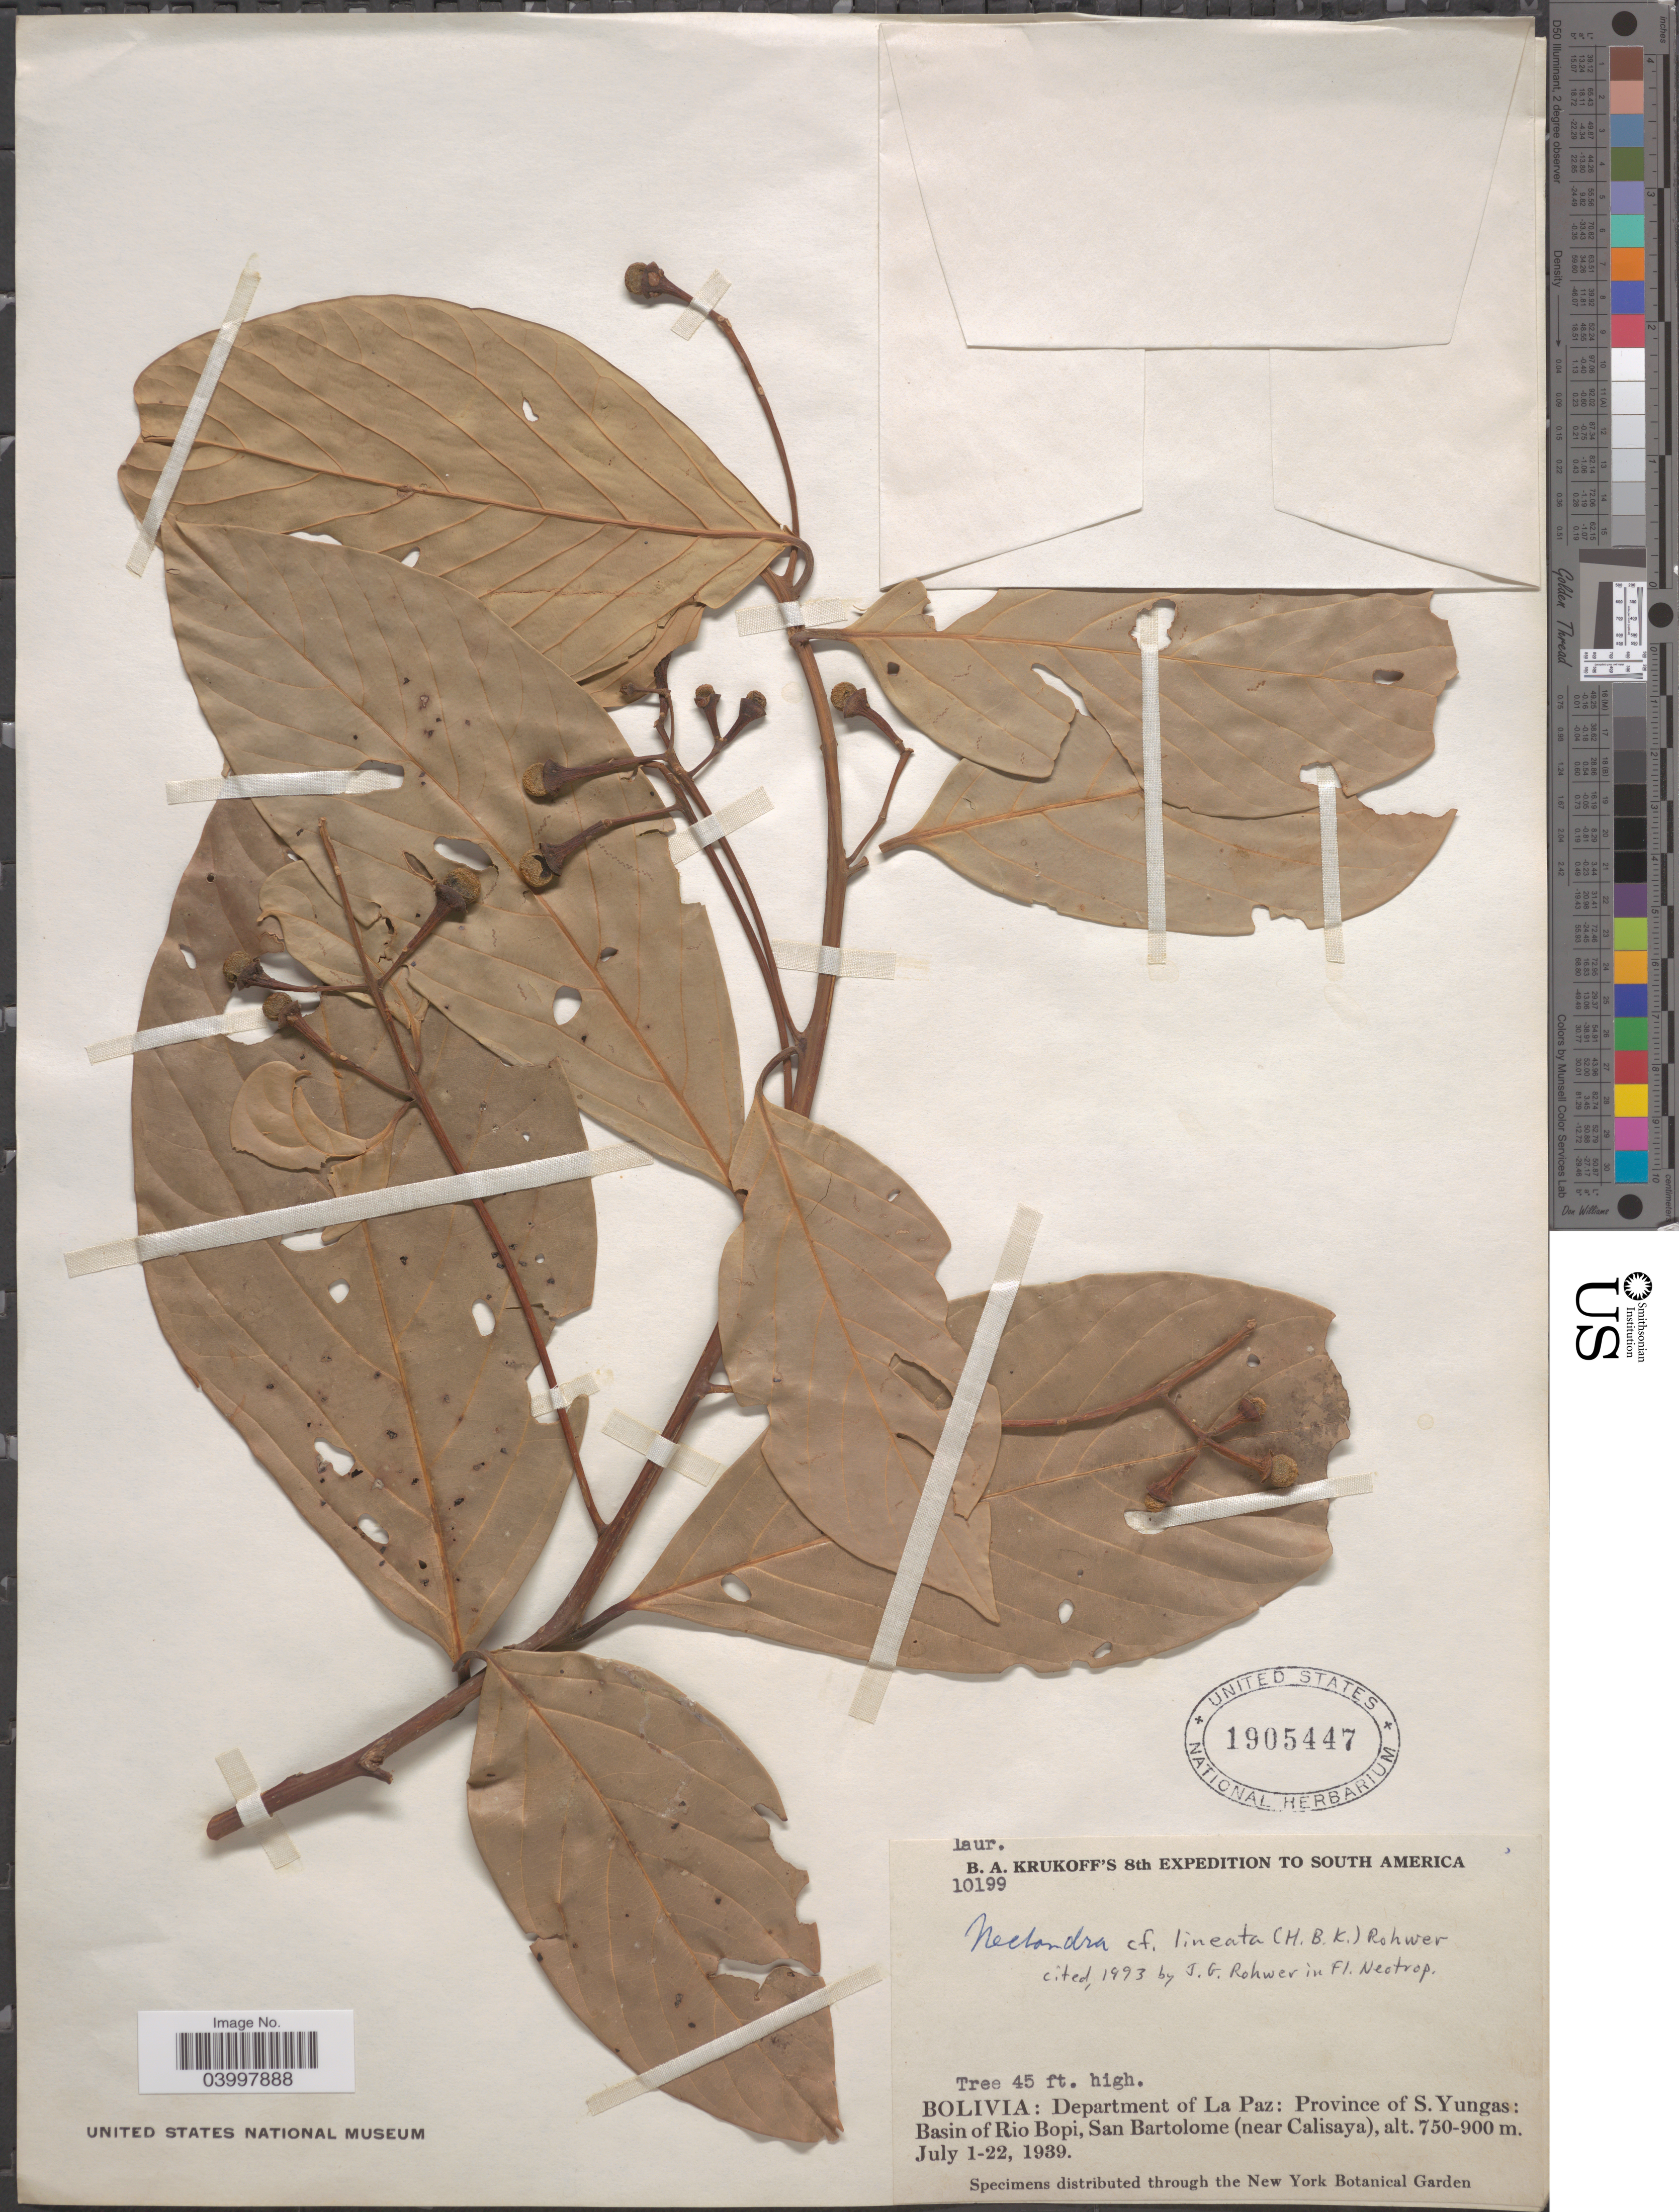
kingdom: Plantae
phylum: Tracheophyta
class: Magnoliopsida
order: Laurales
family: Lauraceae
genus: Nectandra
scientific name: Nectandra lineata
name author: (Kunth) Rohwer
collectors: B. A. Krukoff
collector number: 10199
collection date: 1939-07-01/1939-07-22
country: Bolivia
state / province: La Paz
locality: Department of La Paz: Province of S. Yungas: Basin of Rio Bopi, San Bartolome (near Calisaya).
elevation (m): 750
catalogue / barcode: US 1905447